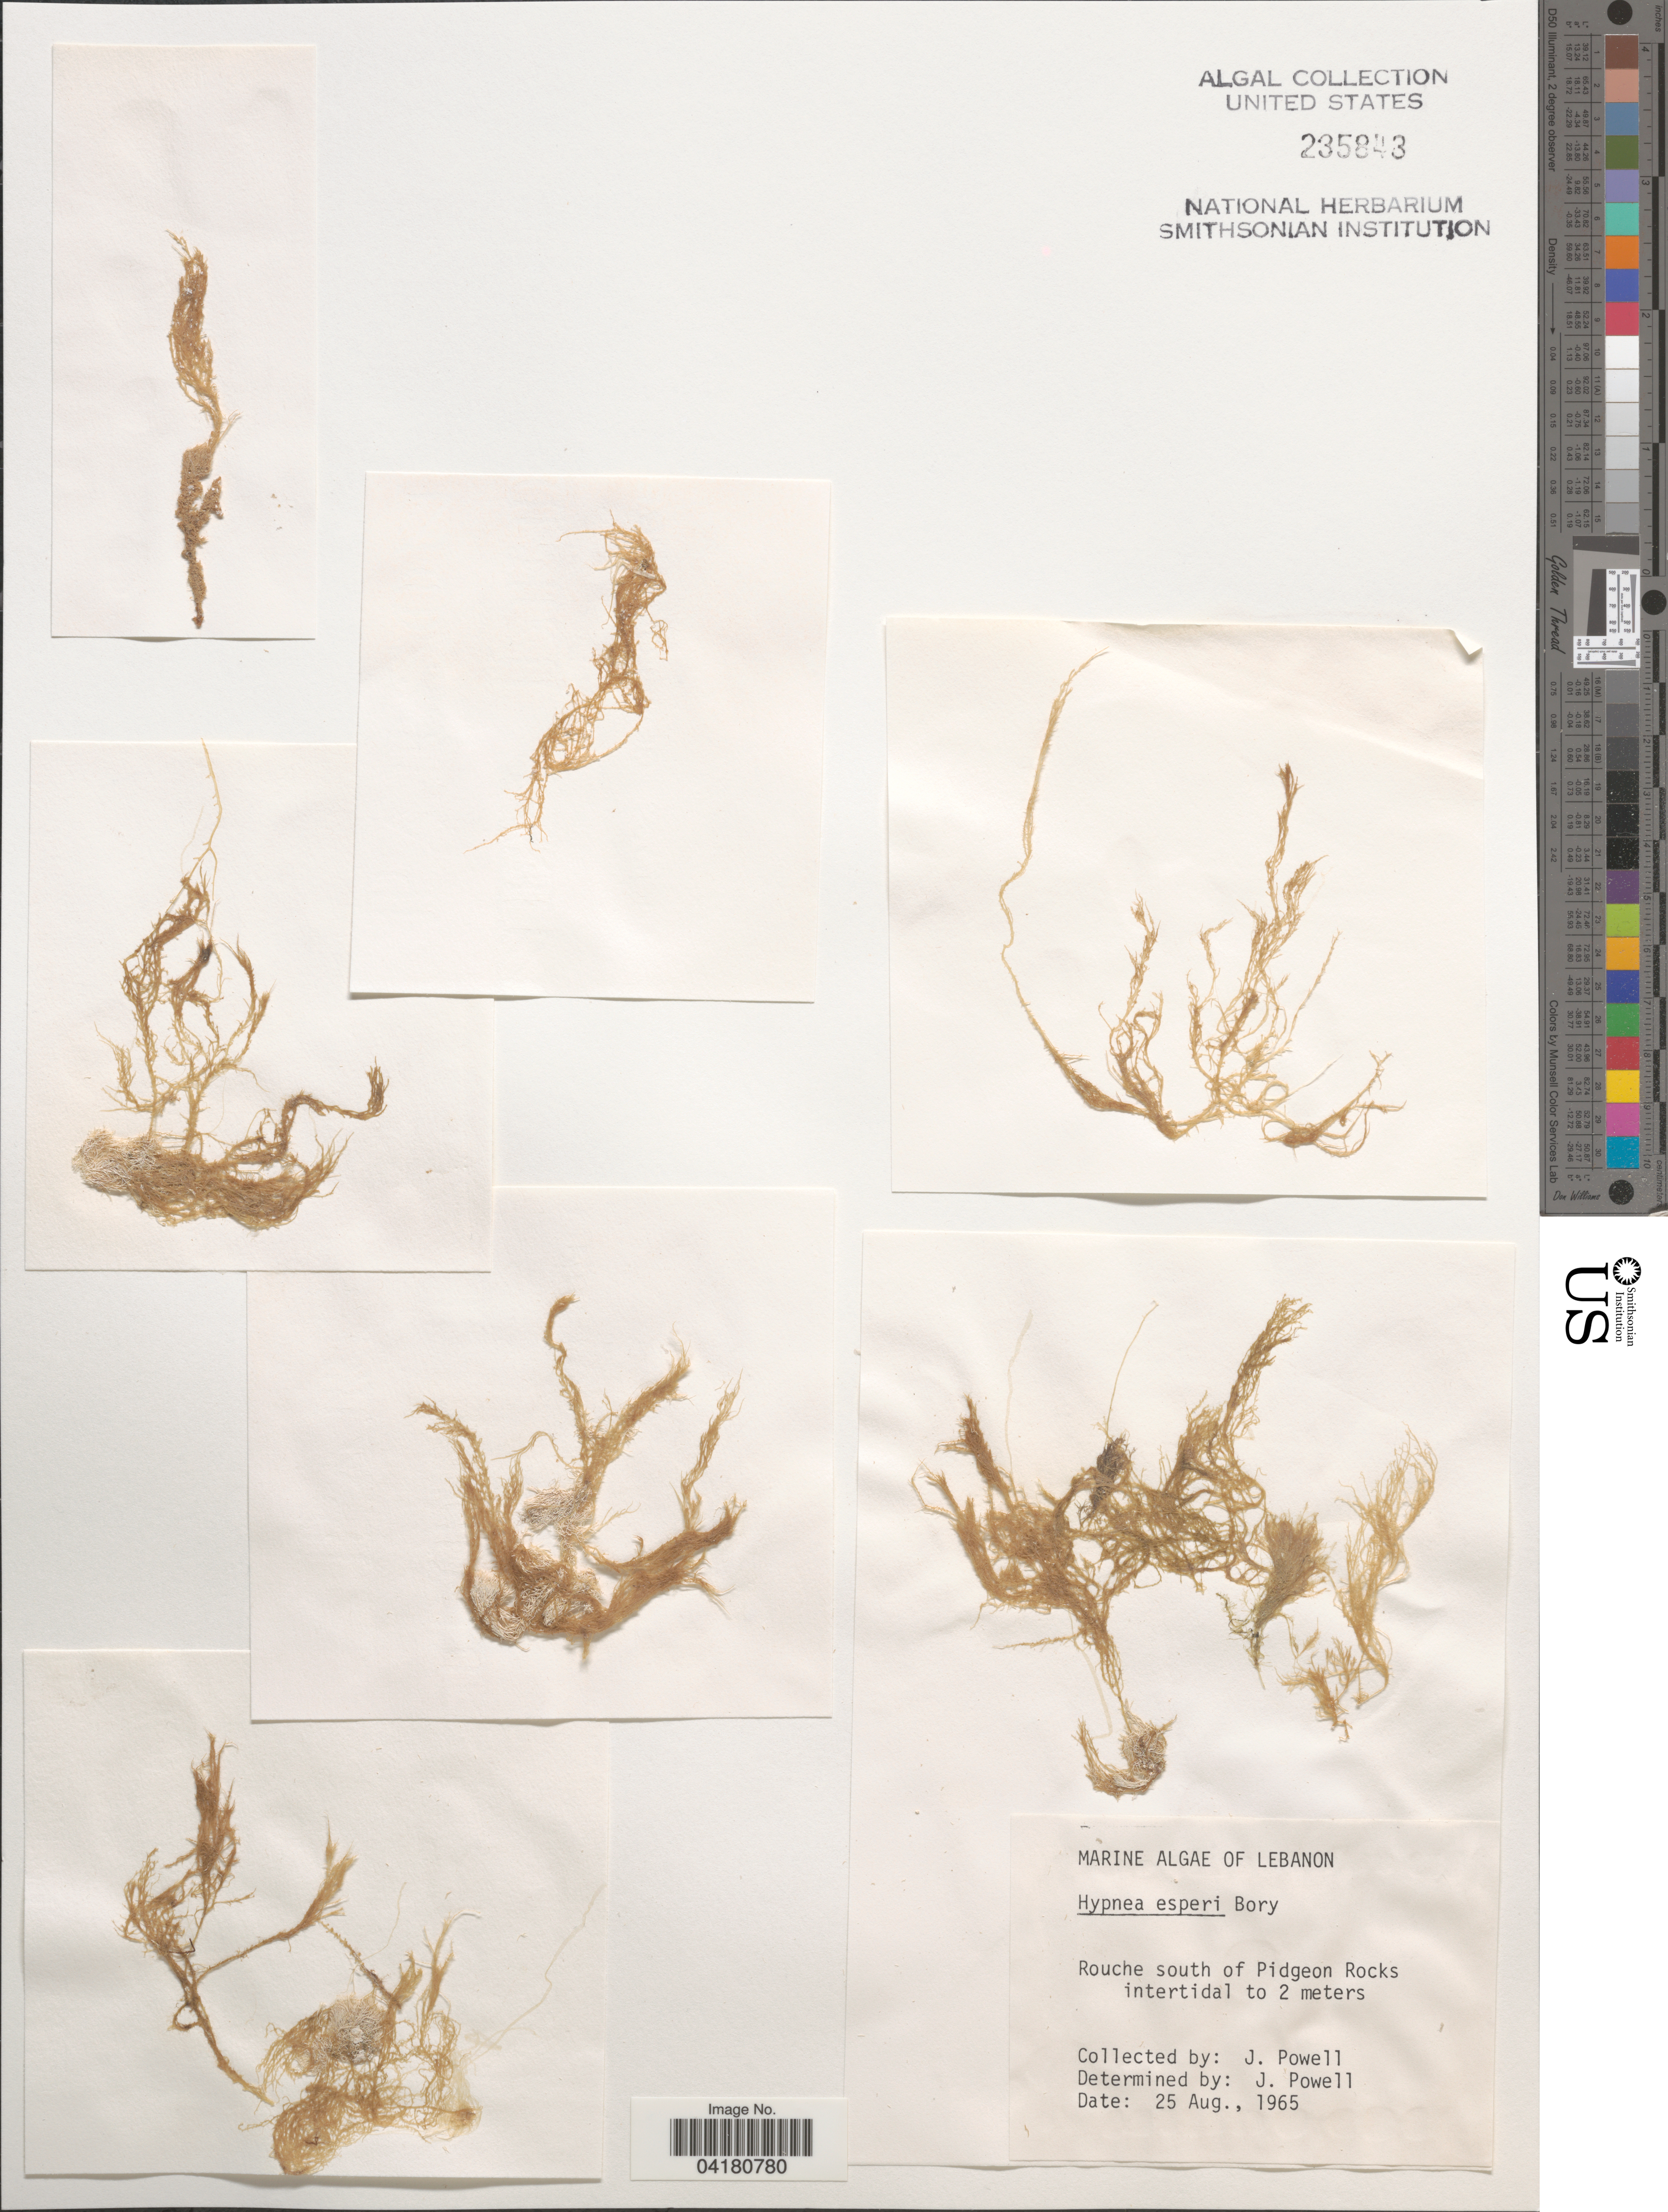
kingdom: Plantae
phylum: Rhodophyta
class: Florideophyceae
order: Gigartinales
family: Cystocloniaceae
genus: Hypnea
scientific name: Hypnea esperi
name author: Bory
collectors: J. Powell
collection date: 1965-08-25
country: Lebanon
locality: Rouche south of Pidgeon Rocks intertidal to 2 meters.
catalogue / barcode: US 235843